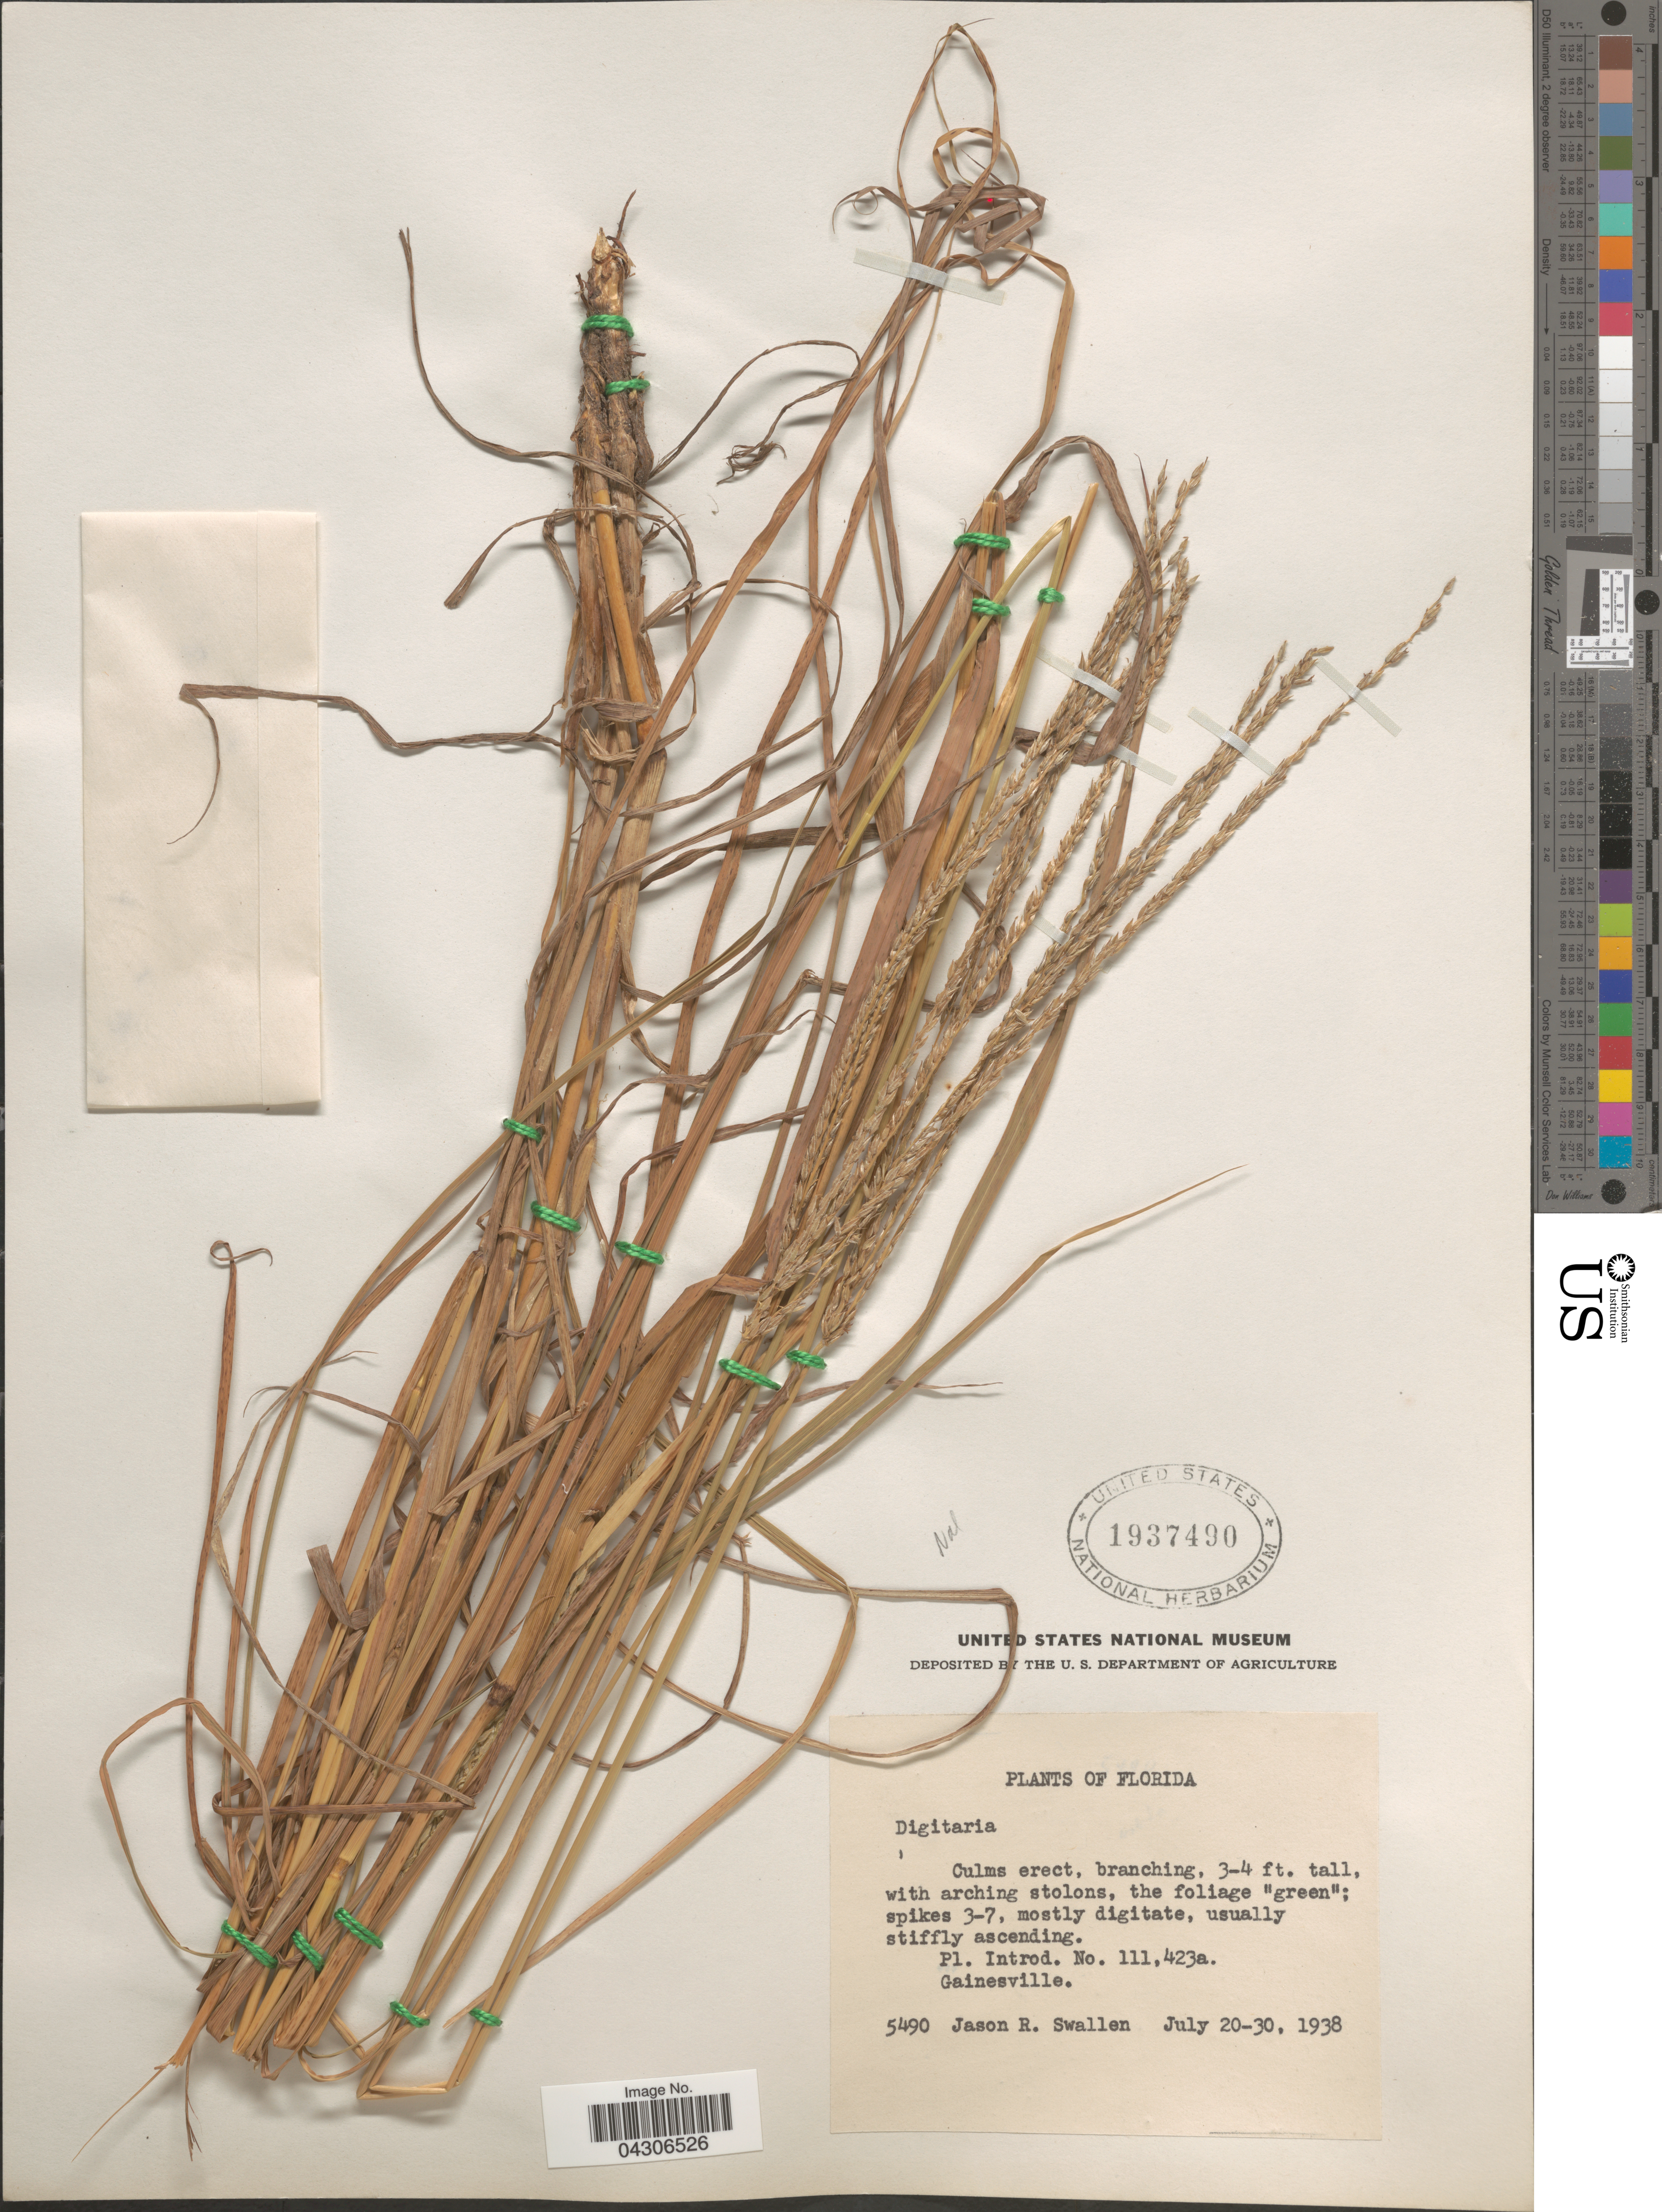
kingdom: Plantae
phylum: Tracheophyta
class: Liliopsida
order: Poales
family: Poaceae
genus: Digitaria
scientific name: Digitaria sp.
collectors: J. R. Swallen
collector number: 5490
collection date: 1938-07-20/1938-07-30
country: United States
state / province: Florida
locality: Gainesville.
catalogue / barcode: US 1937490